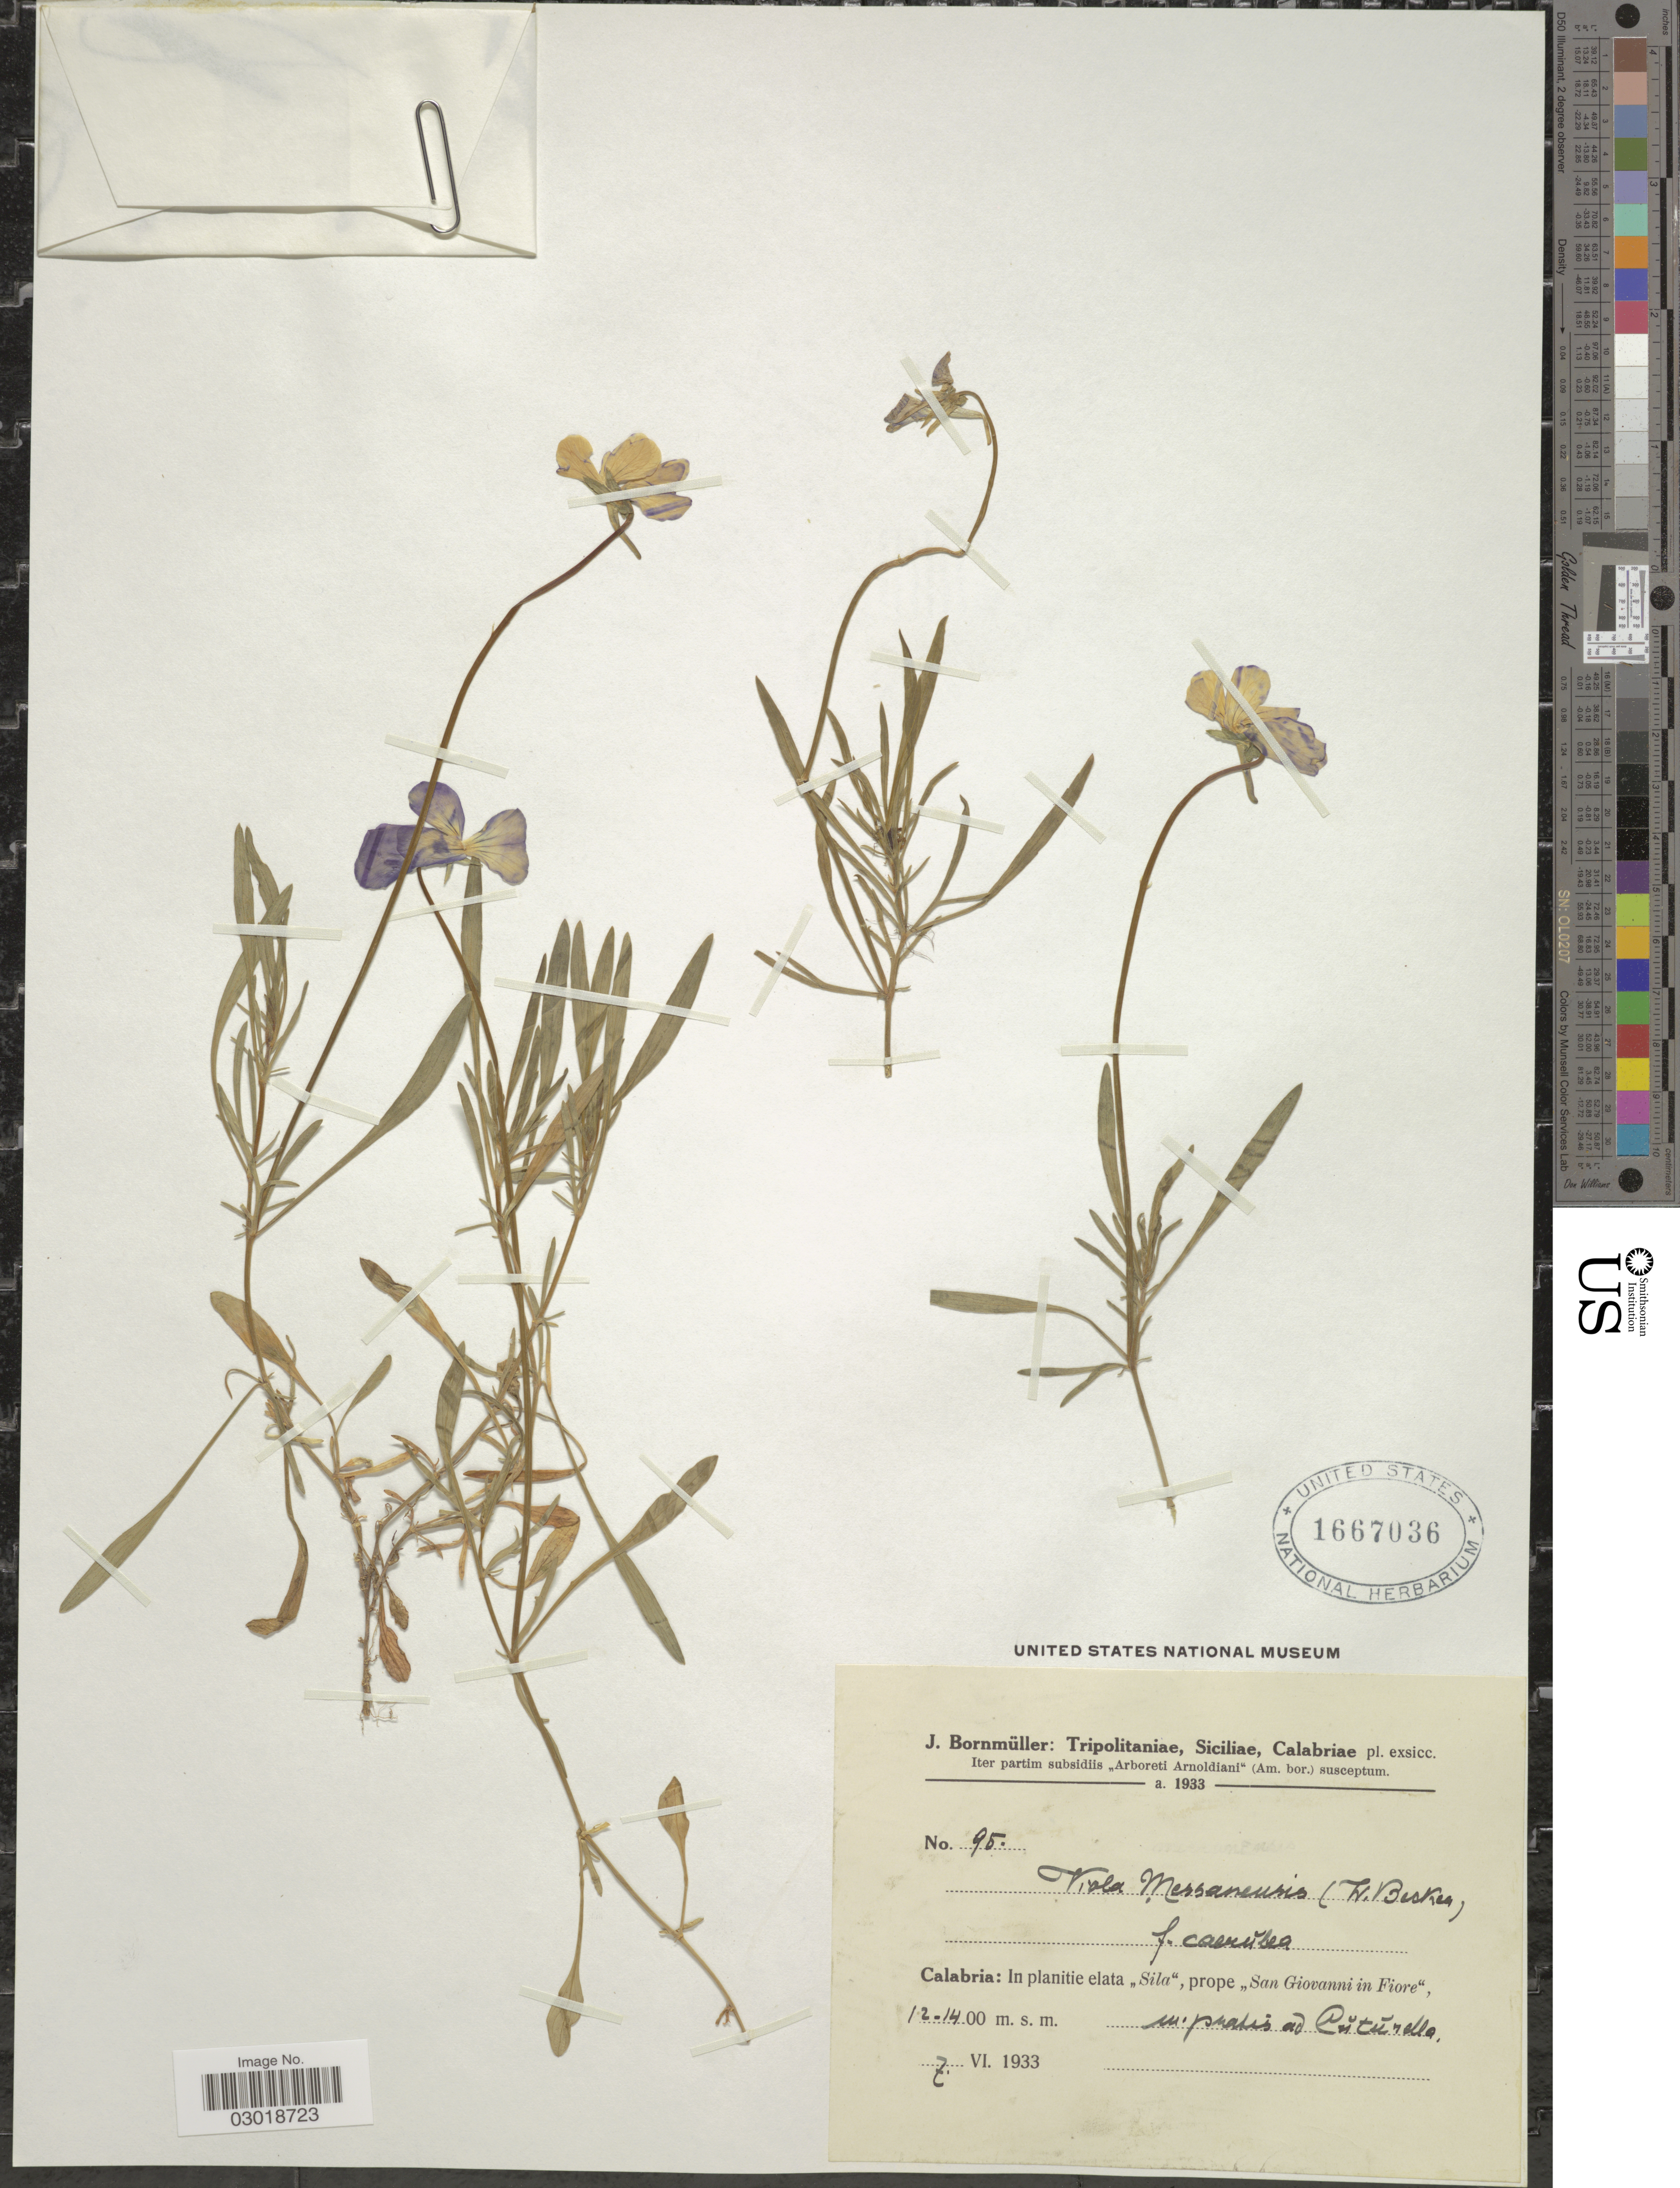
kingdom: Plantae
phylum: Tracheophyta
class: Magnoliopsida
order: Malpighiales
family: Violaceae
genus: Viola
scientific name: Viola messanensis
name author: (W. Becker) Brullo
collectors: J. Bornmüller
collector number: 95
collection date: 1933-06-07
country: Italy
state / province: Siciliana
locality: Tripolitaniae, Siciliae, Calabriae, Calabria: In planitie elata "Sila", prope "San Giovanni in Fiore", in pratis ad Cuturella [interpreted].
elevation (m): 1200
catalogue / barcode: US 1667036